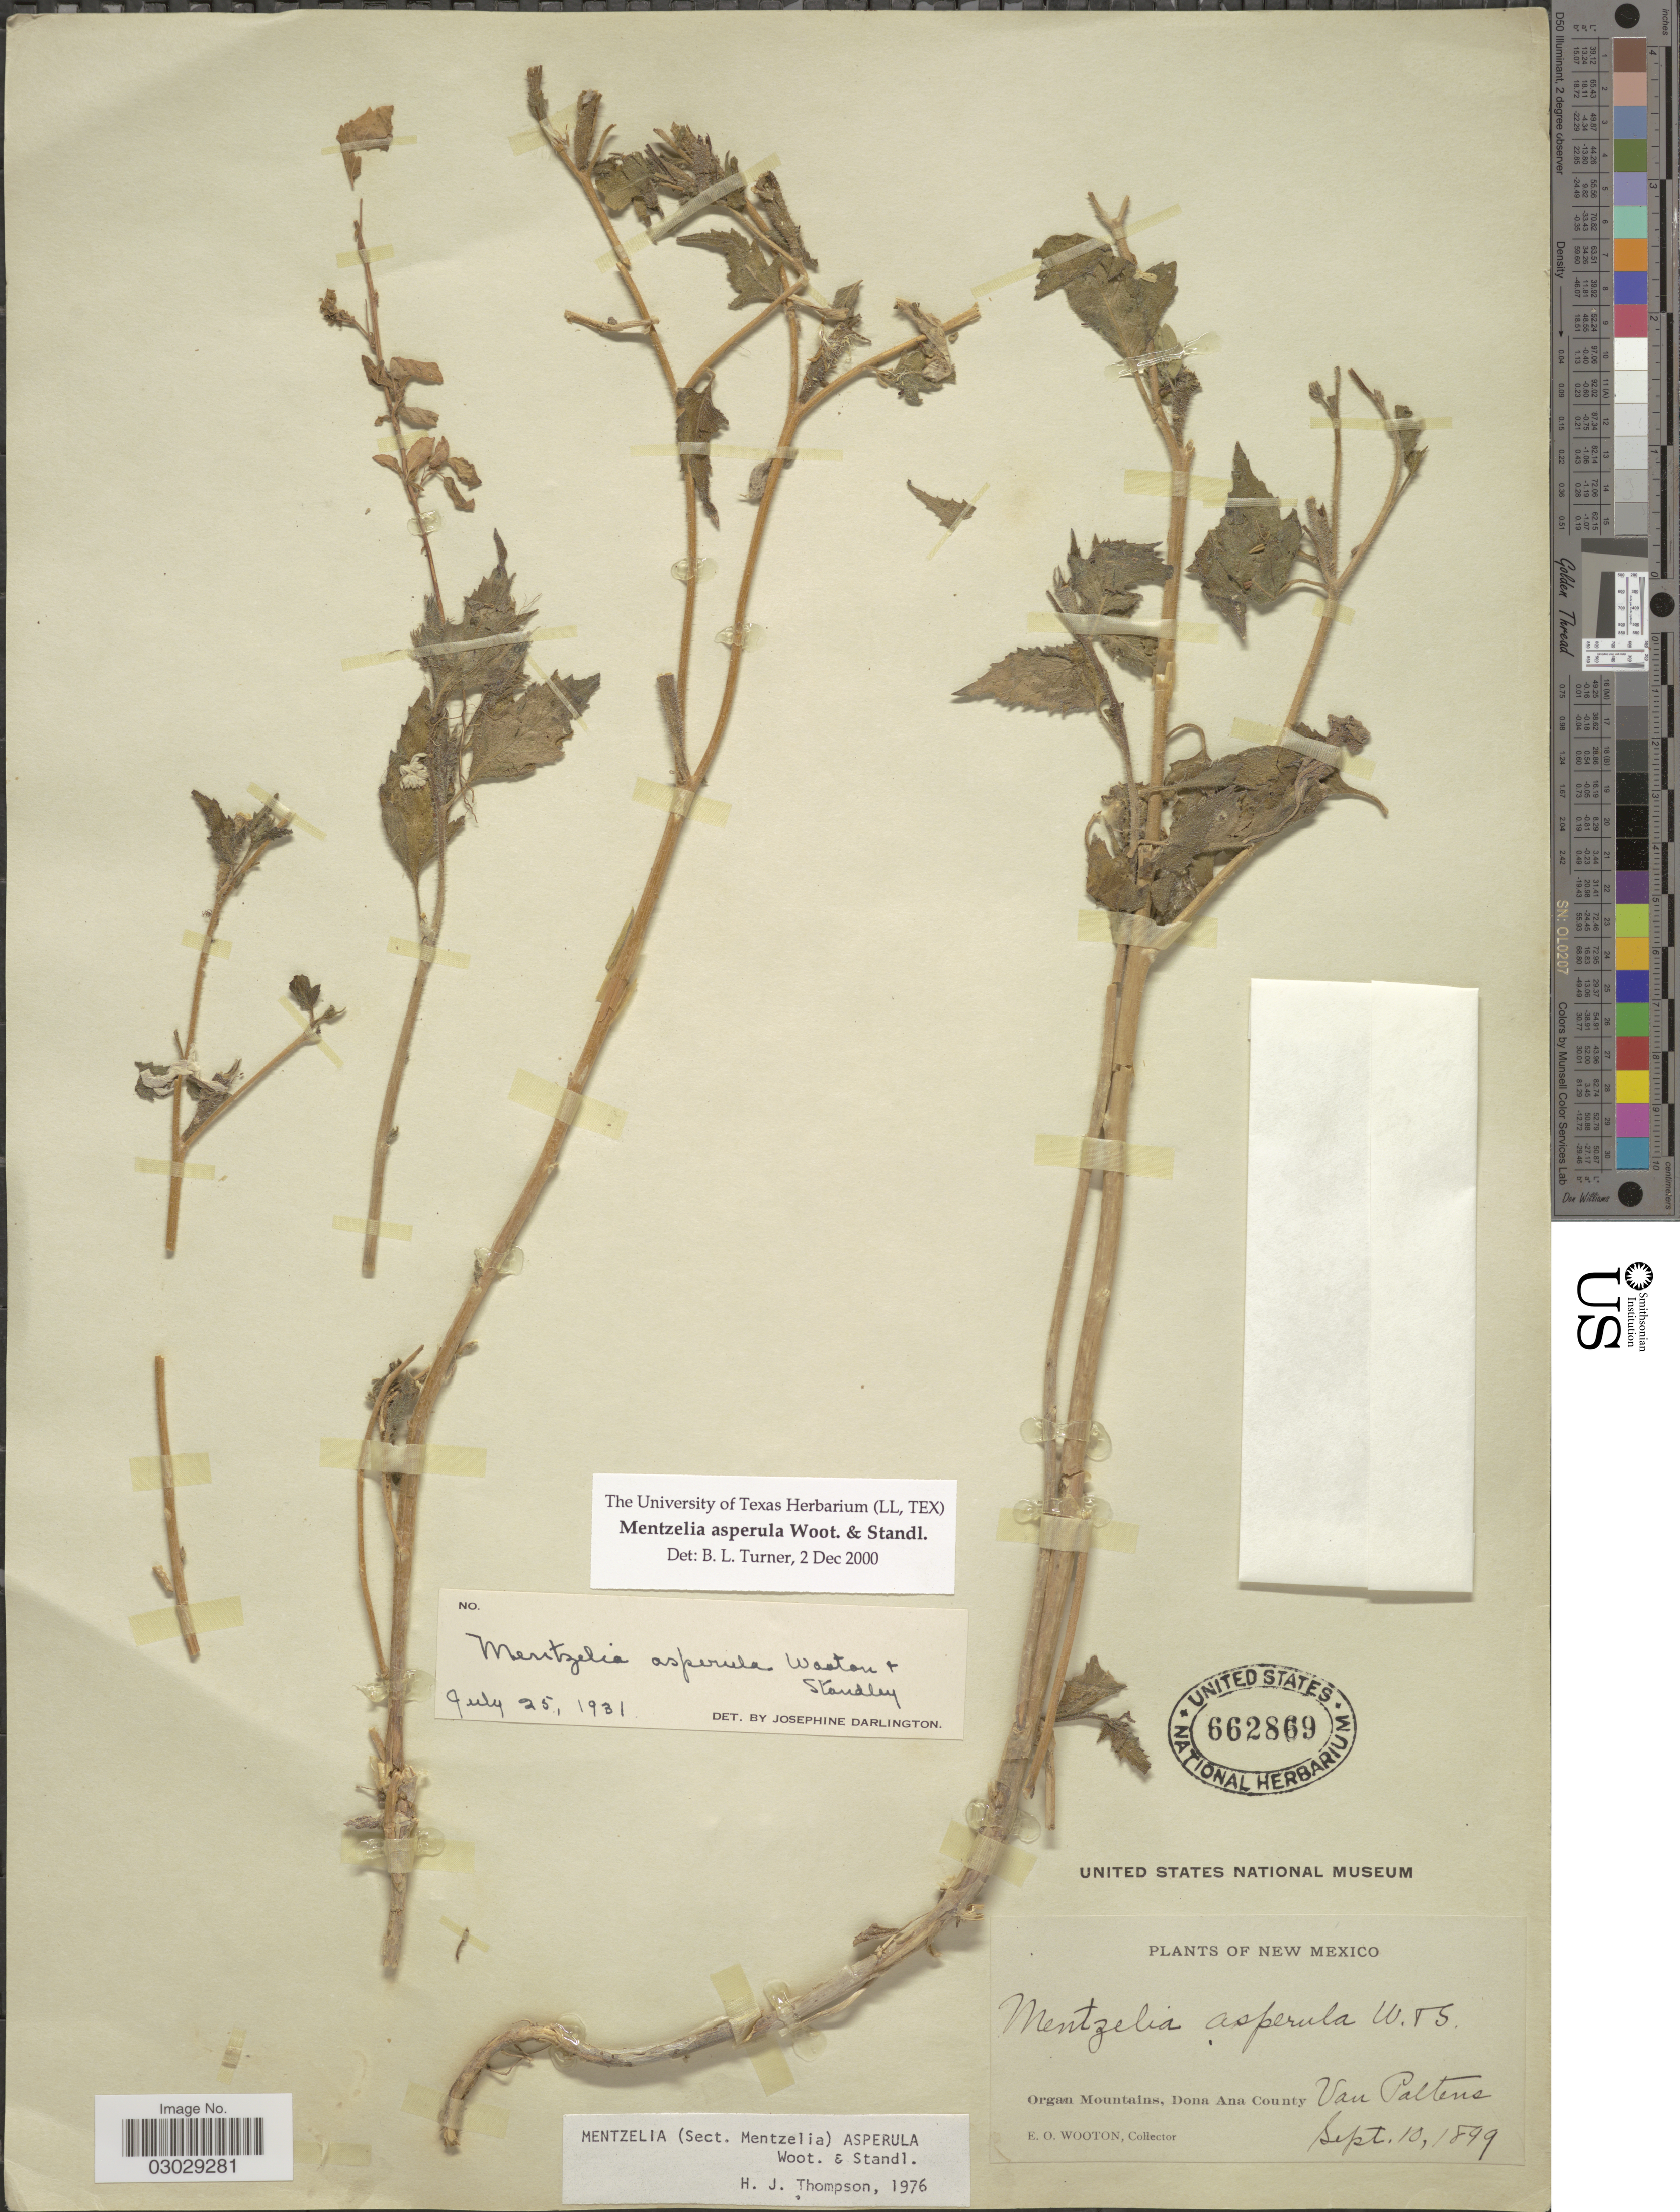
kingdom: Plantae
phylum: Tracheophyta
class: Magnoliopsida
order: Cornales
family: Loasaceae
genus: Mentzelia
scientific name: Mentzelia asperula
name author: Wooton & Standl.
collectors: E. O. Wooton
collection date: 1899-09-10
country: United States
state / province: New Mexico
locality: Organ Mountains, Dona Ana County, Val Paltens.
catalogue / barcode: US 662869